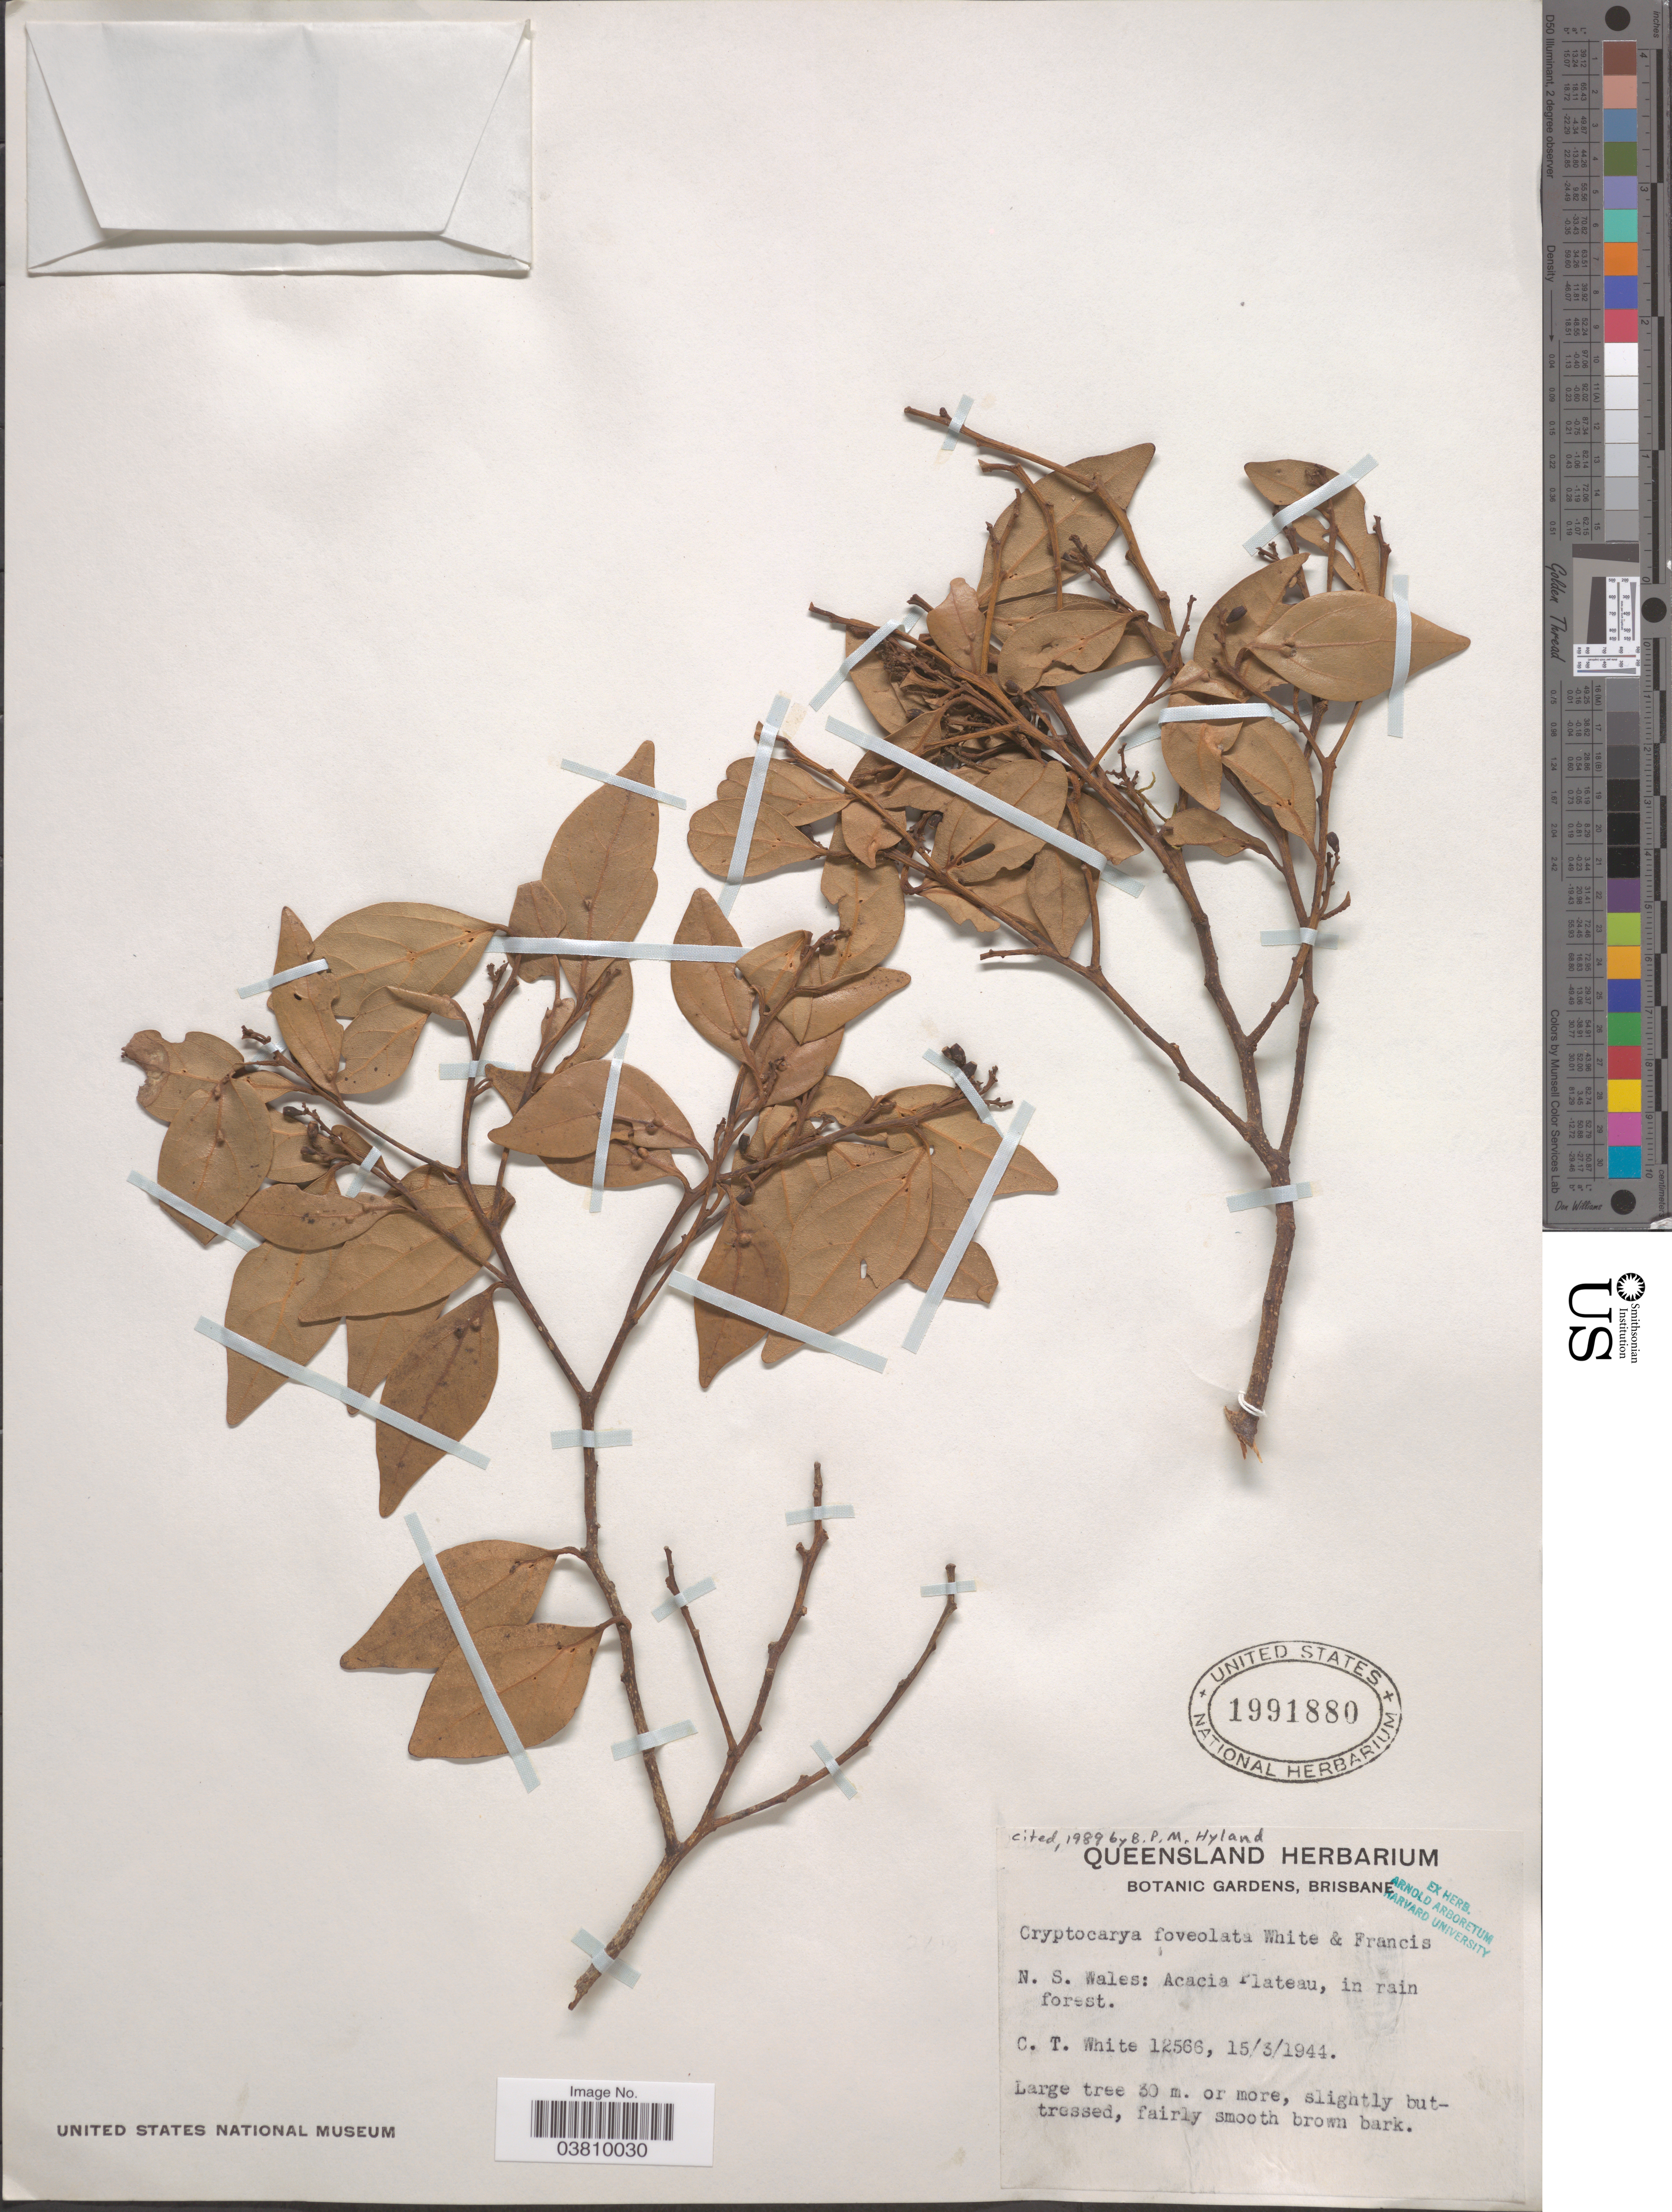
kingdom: Plantae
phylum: Tracheophyta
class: Magnoliopsida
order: Laurales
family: Lauraceae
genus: Cryptocarya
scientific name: Cryptocarya foveolata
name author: C.T. White & W.D. Francis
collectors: C. T. White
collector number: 12566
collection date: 1944-03-15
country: Australia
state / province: New South Wales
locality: Acacia Plateau, in rain forest.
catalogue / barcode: US 1991880